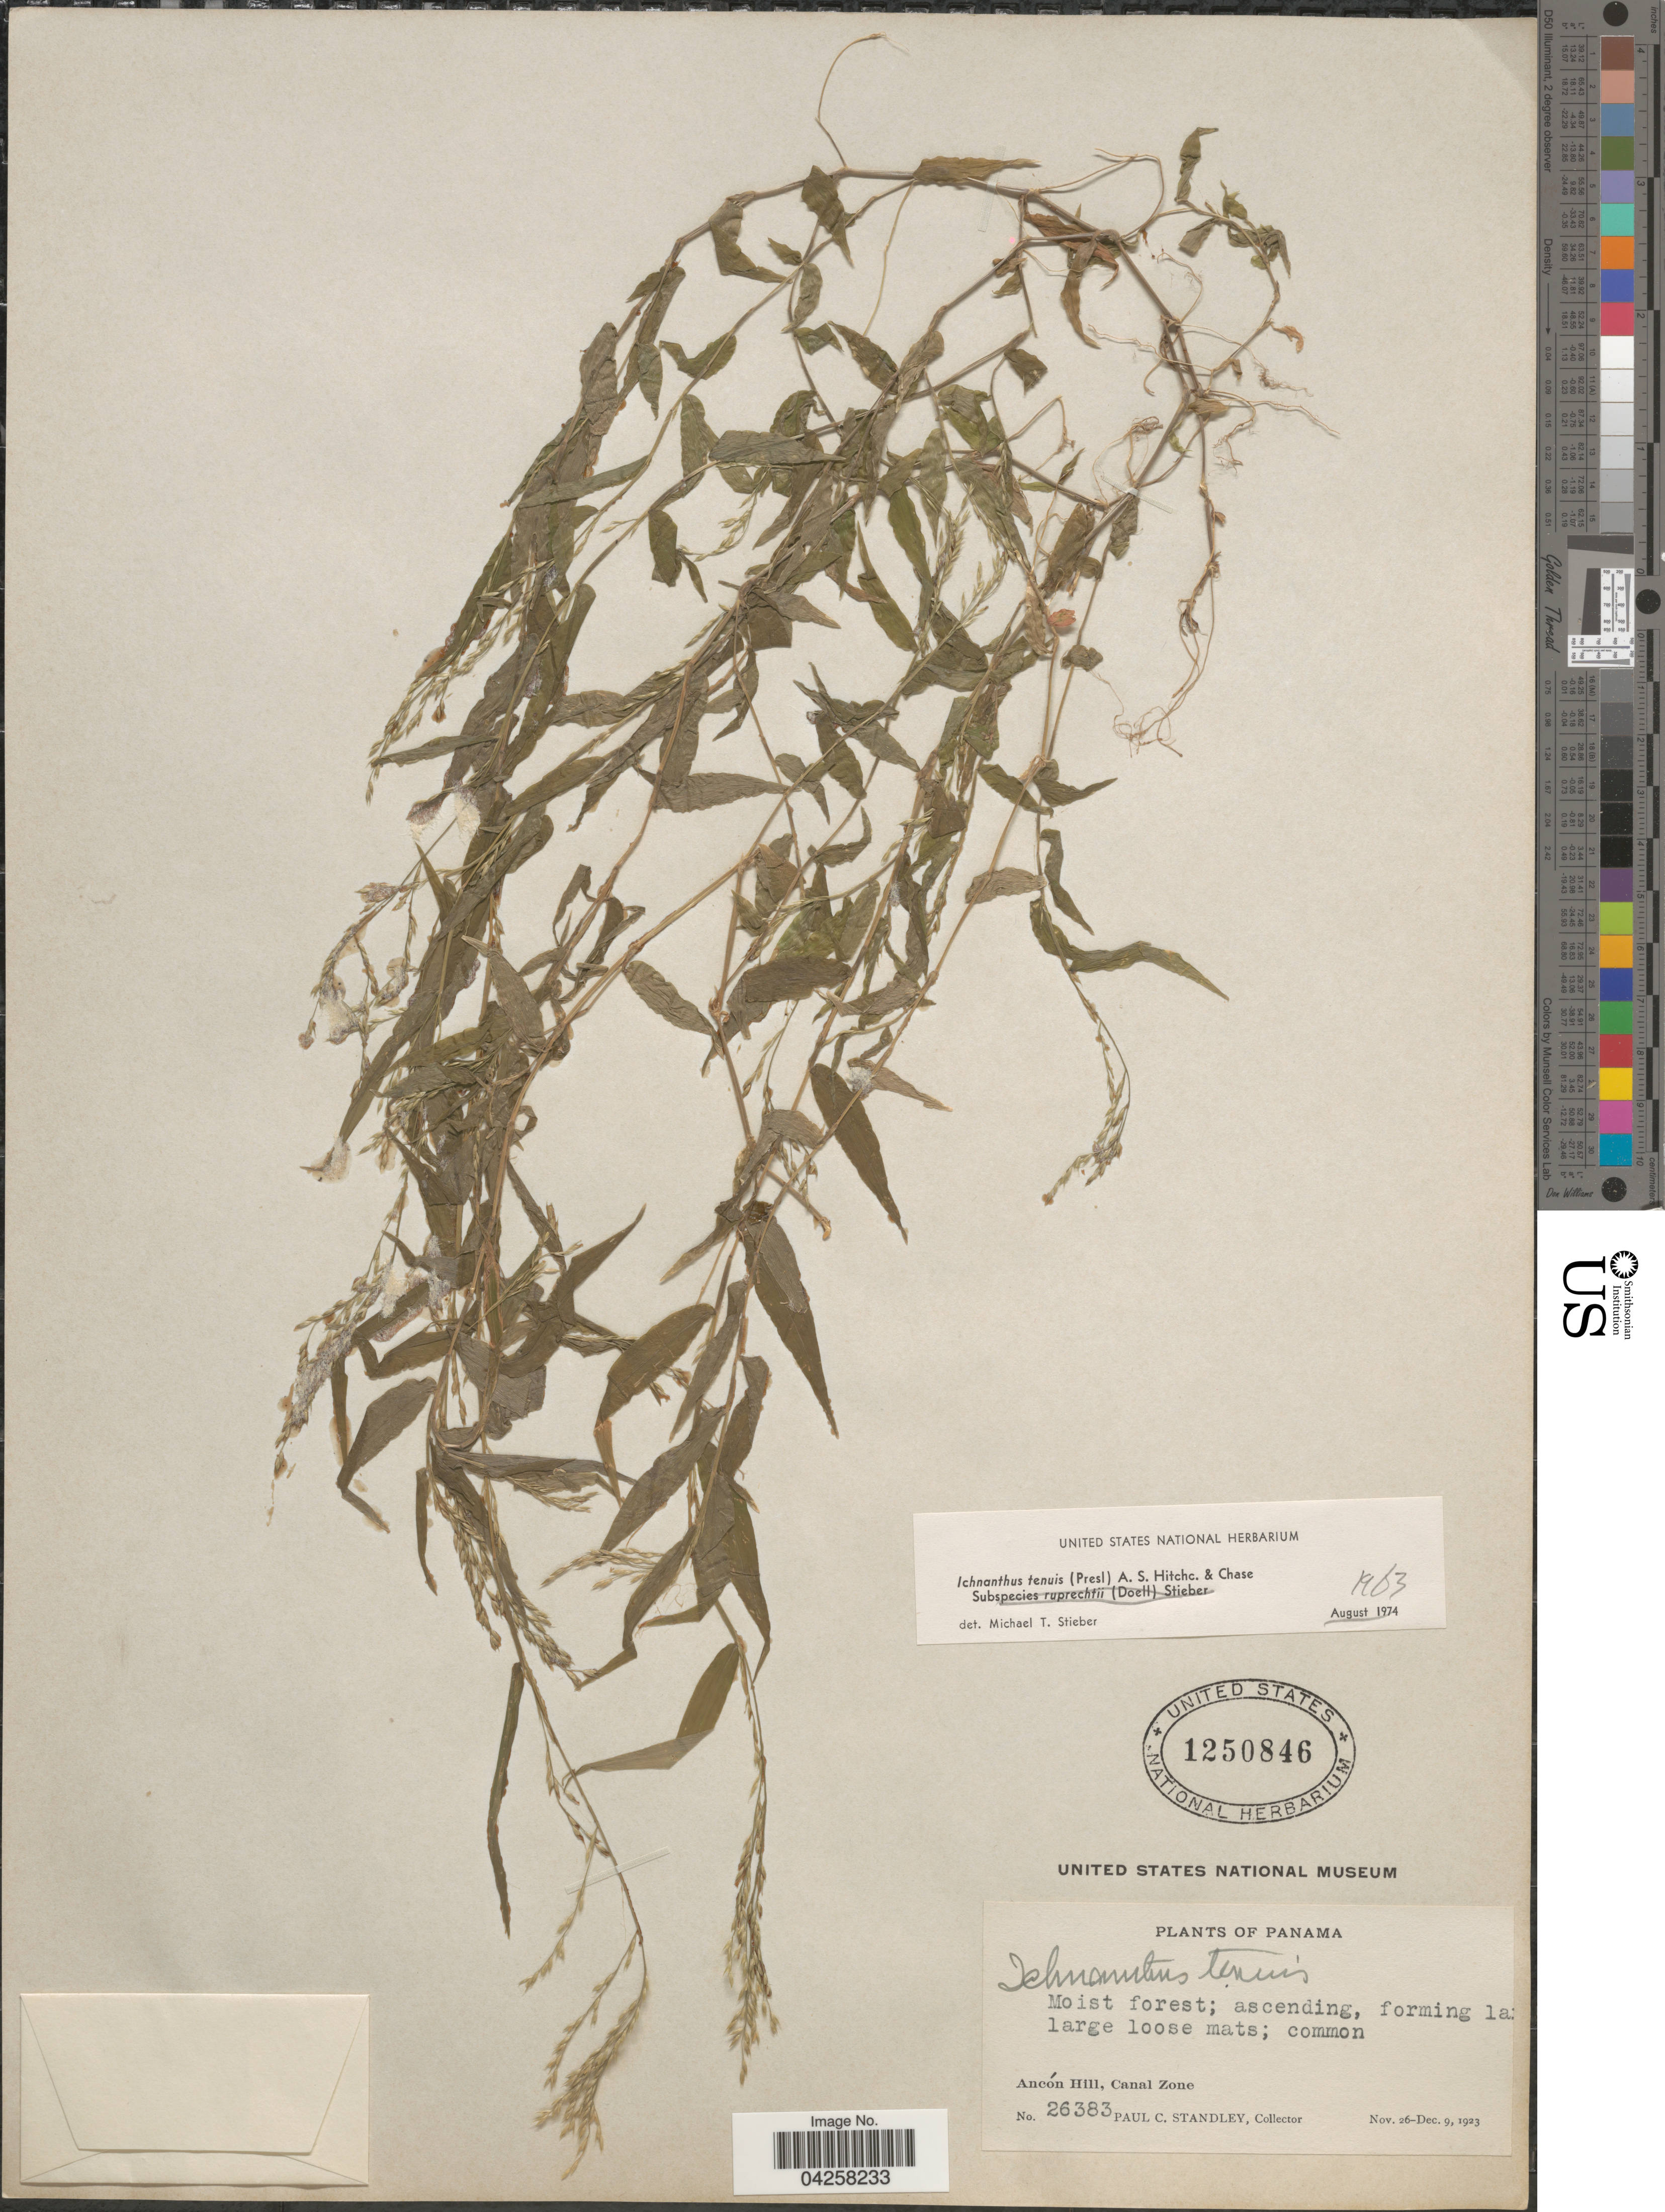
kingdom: Plantae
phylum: Tracheophyta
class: Liliopsida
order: Poales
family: Poaceae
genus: Ichnanthus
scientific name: Ichnanthus tenuis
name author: (J. Presl) Hitchc. & Chase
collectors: P. C. Standley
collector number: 26383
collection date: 1923-11-26/1923-12-09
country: Panama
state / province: Colón / Panamá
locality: Ancón Hill, Canal Zone.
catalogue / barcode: US 1250846